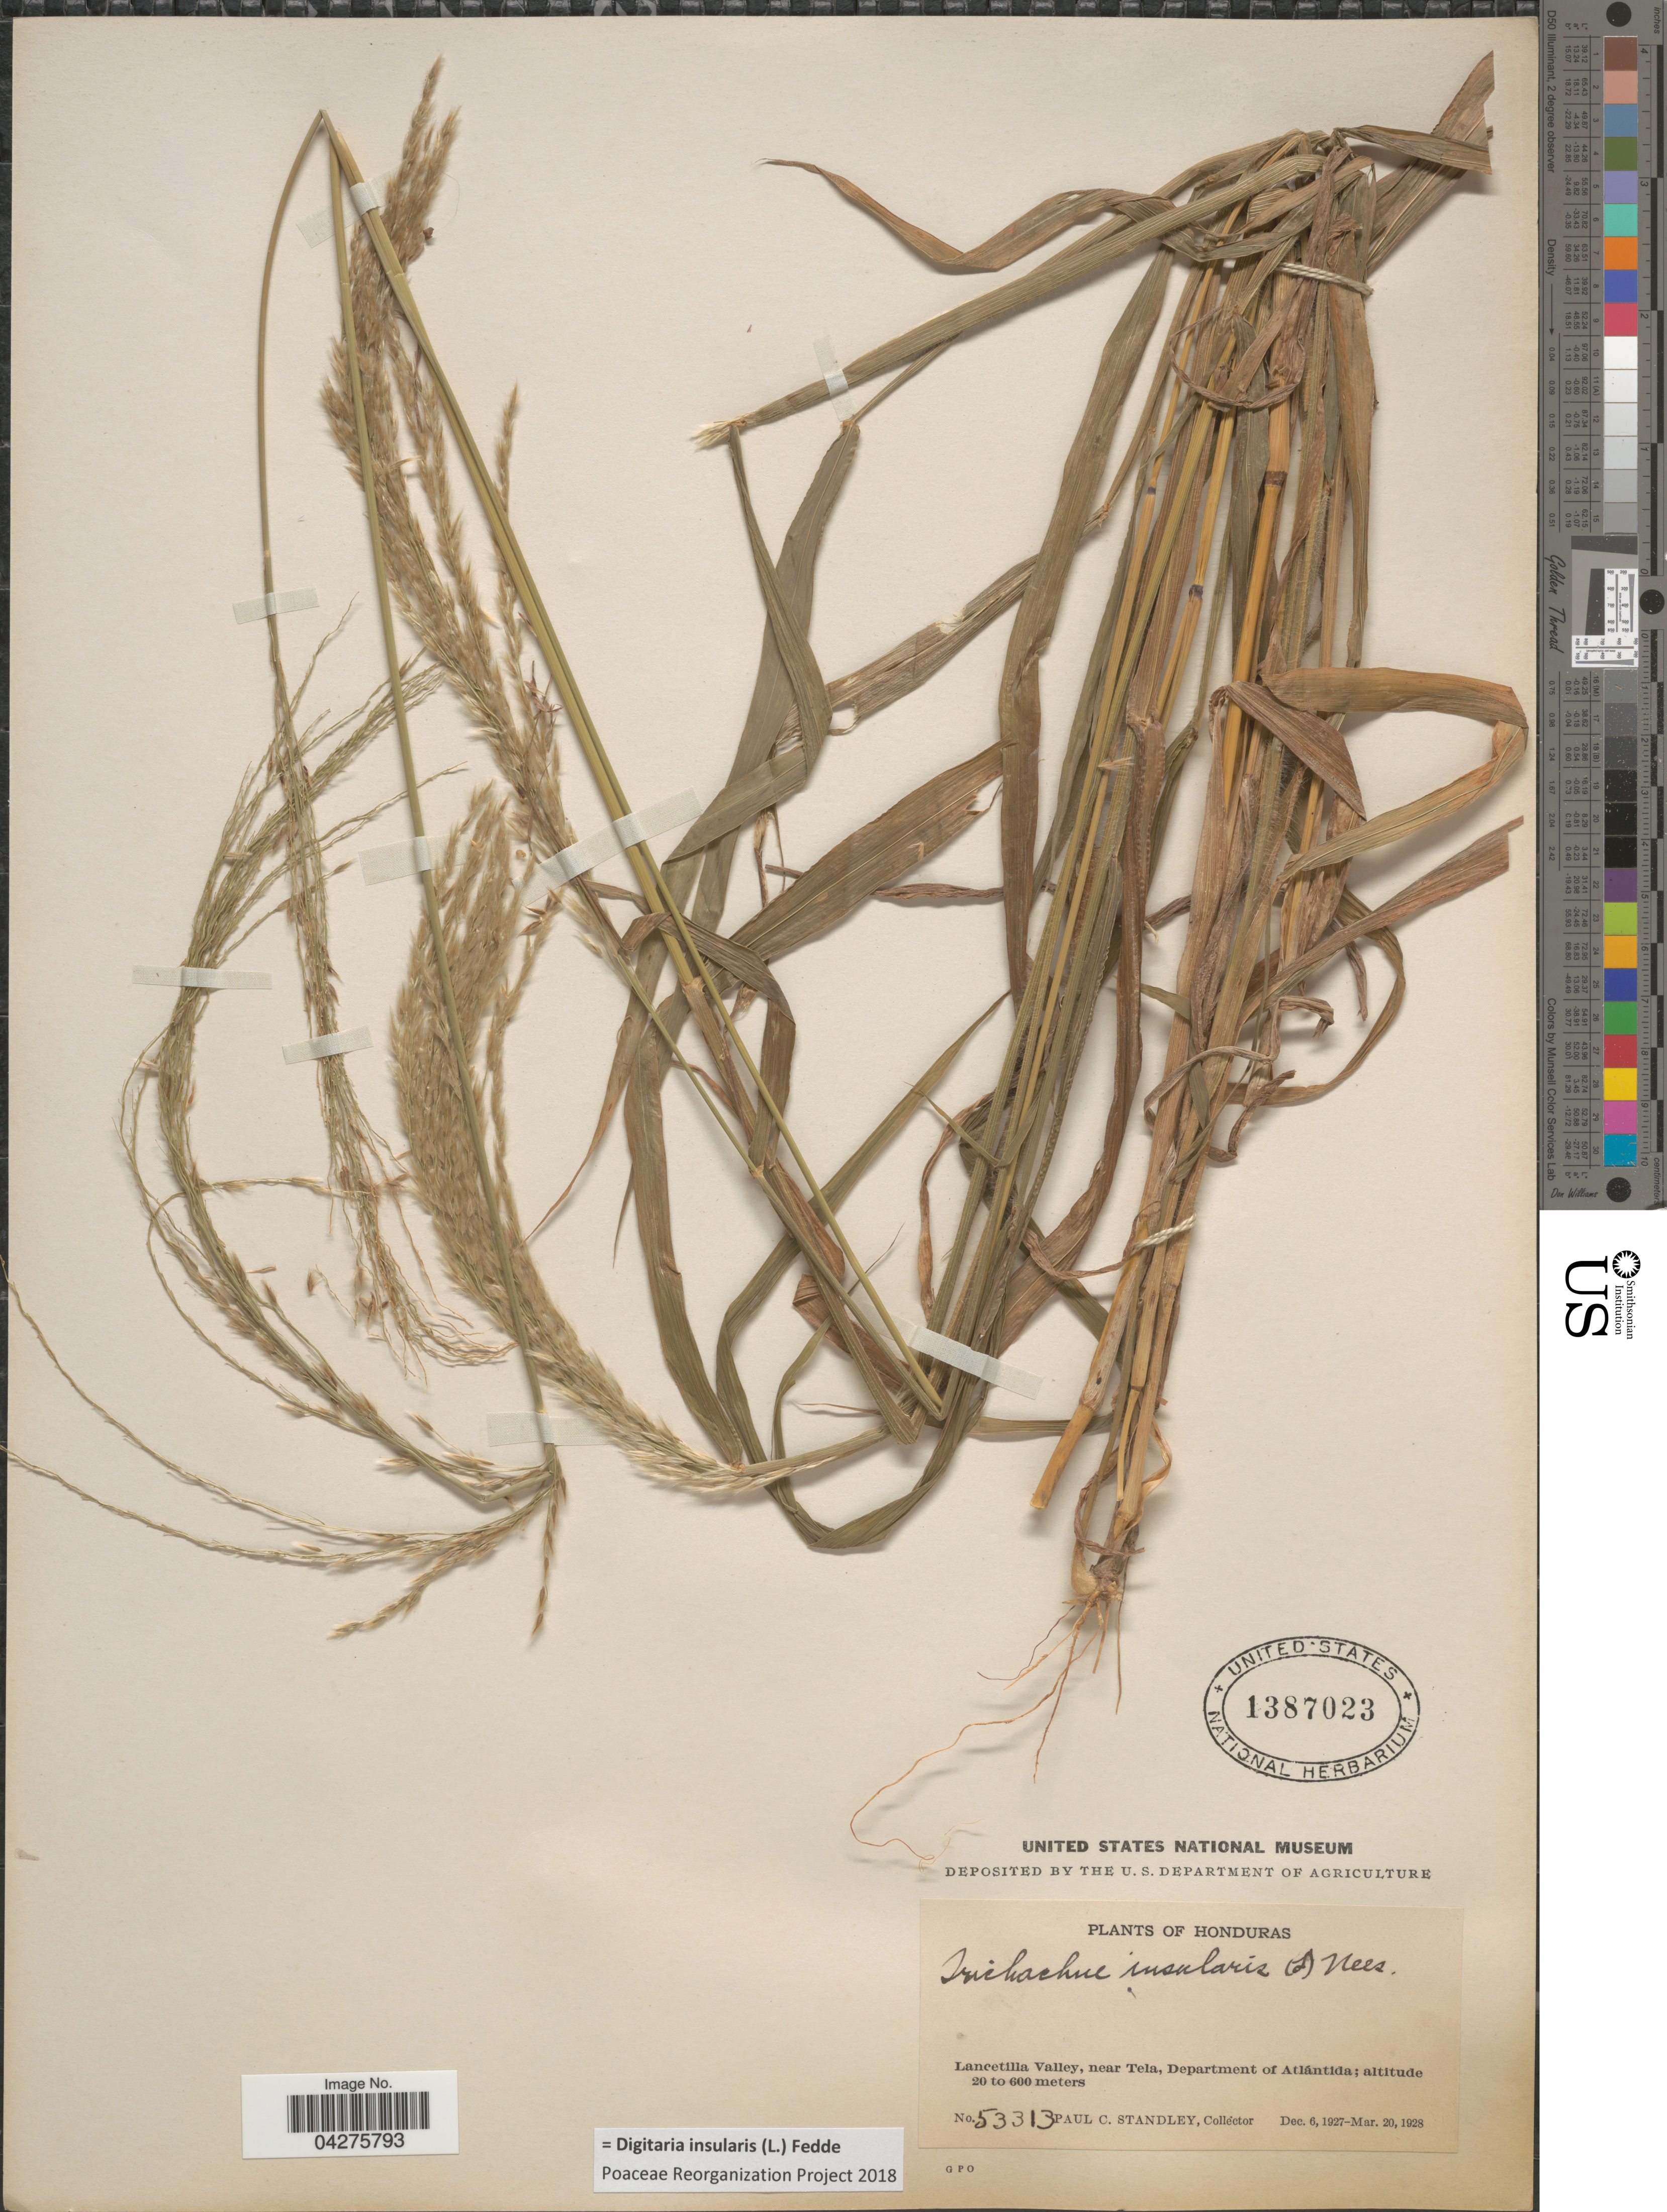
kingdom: Plantae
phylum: Tracheophyta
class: Liliopsida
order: Poales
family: Poaceae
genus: Digitaria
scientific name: Digitaria insularis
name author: (L.) Fedde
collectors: P. C. Standley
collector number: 53313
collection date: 1927-12-06/1928-03-20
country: Honduras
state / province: Atlantida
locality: Lancetilla Valley, near Tela, Department of Atlántida.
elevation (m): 20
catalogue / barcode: US 1387023